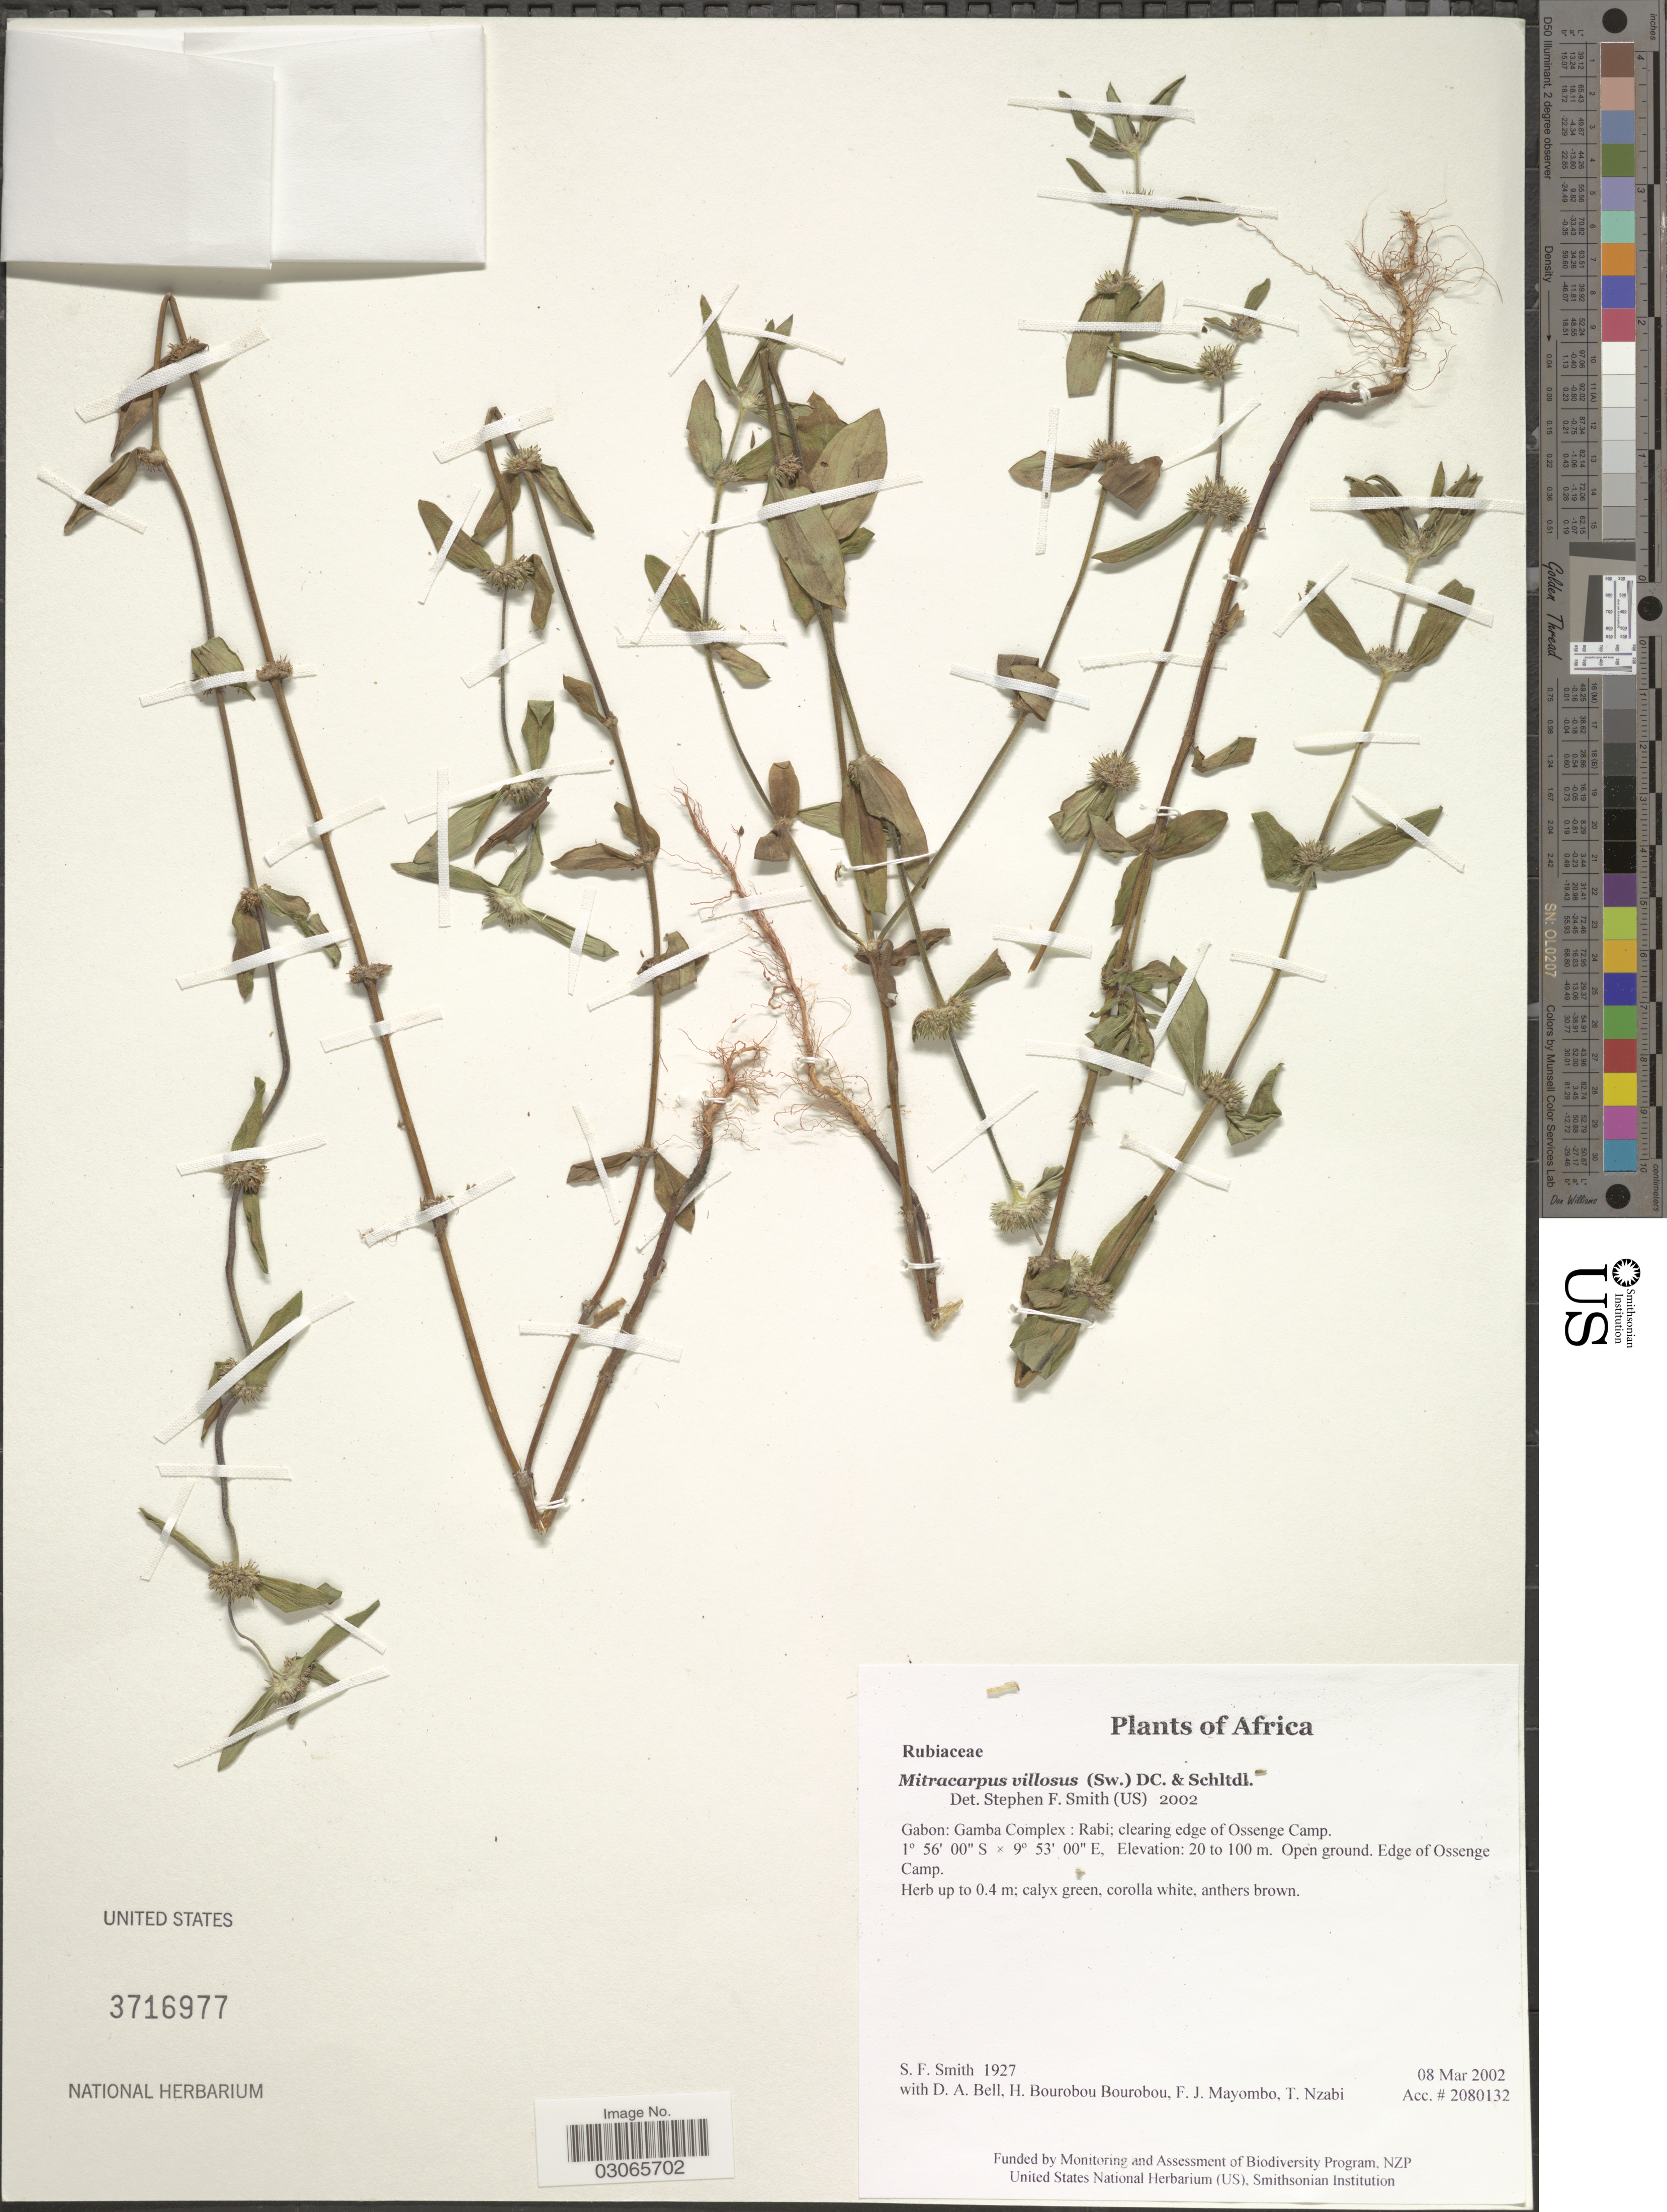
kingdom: Plantae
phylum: Tracheophyta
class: Magnoliopsida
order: Gentianales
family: Rubiaceae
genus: Mitracarpus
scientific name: Mitracarpus villosus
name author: (Sw.) DC.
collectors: S.F. Smith, D. A. Bell, H. Bourobou Bourobou & F. J. Mayombo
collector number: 1927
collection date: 2002-03-08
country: Gabon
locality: Gamba Complex: Rabi. Clearing edge of Ossenge Camp. Edge of Ossenge Camp.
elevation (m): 20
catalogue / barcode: US 3716977